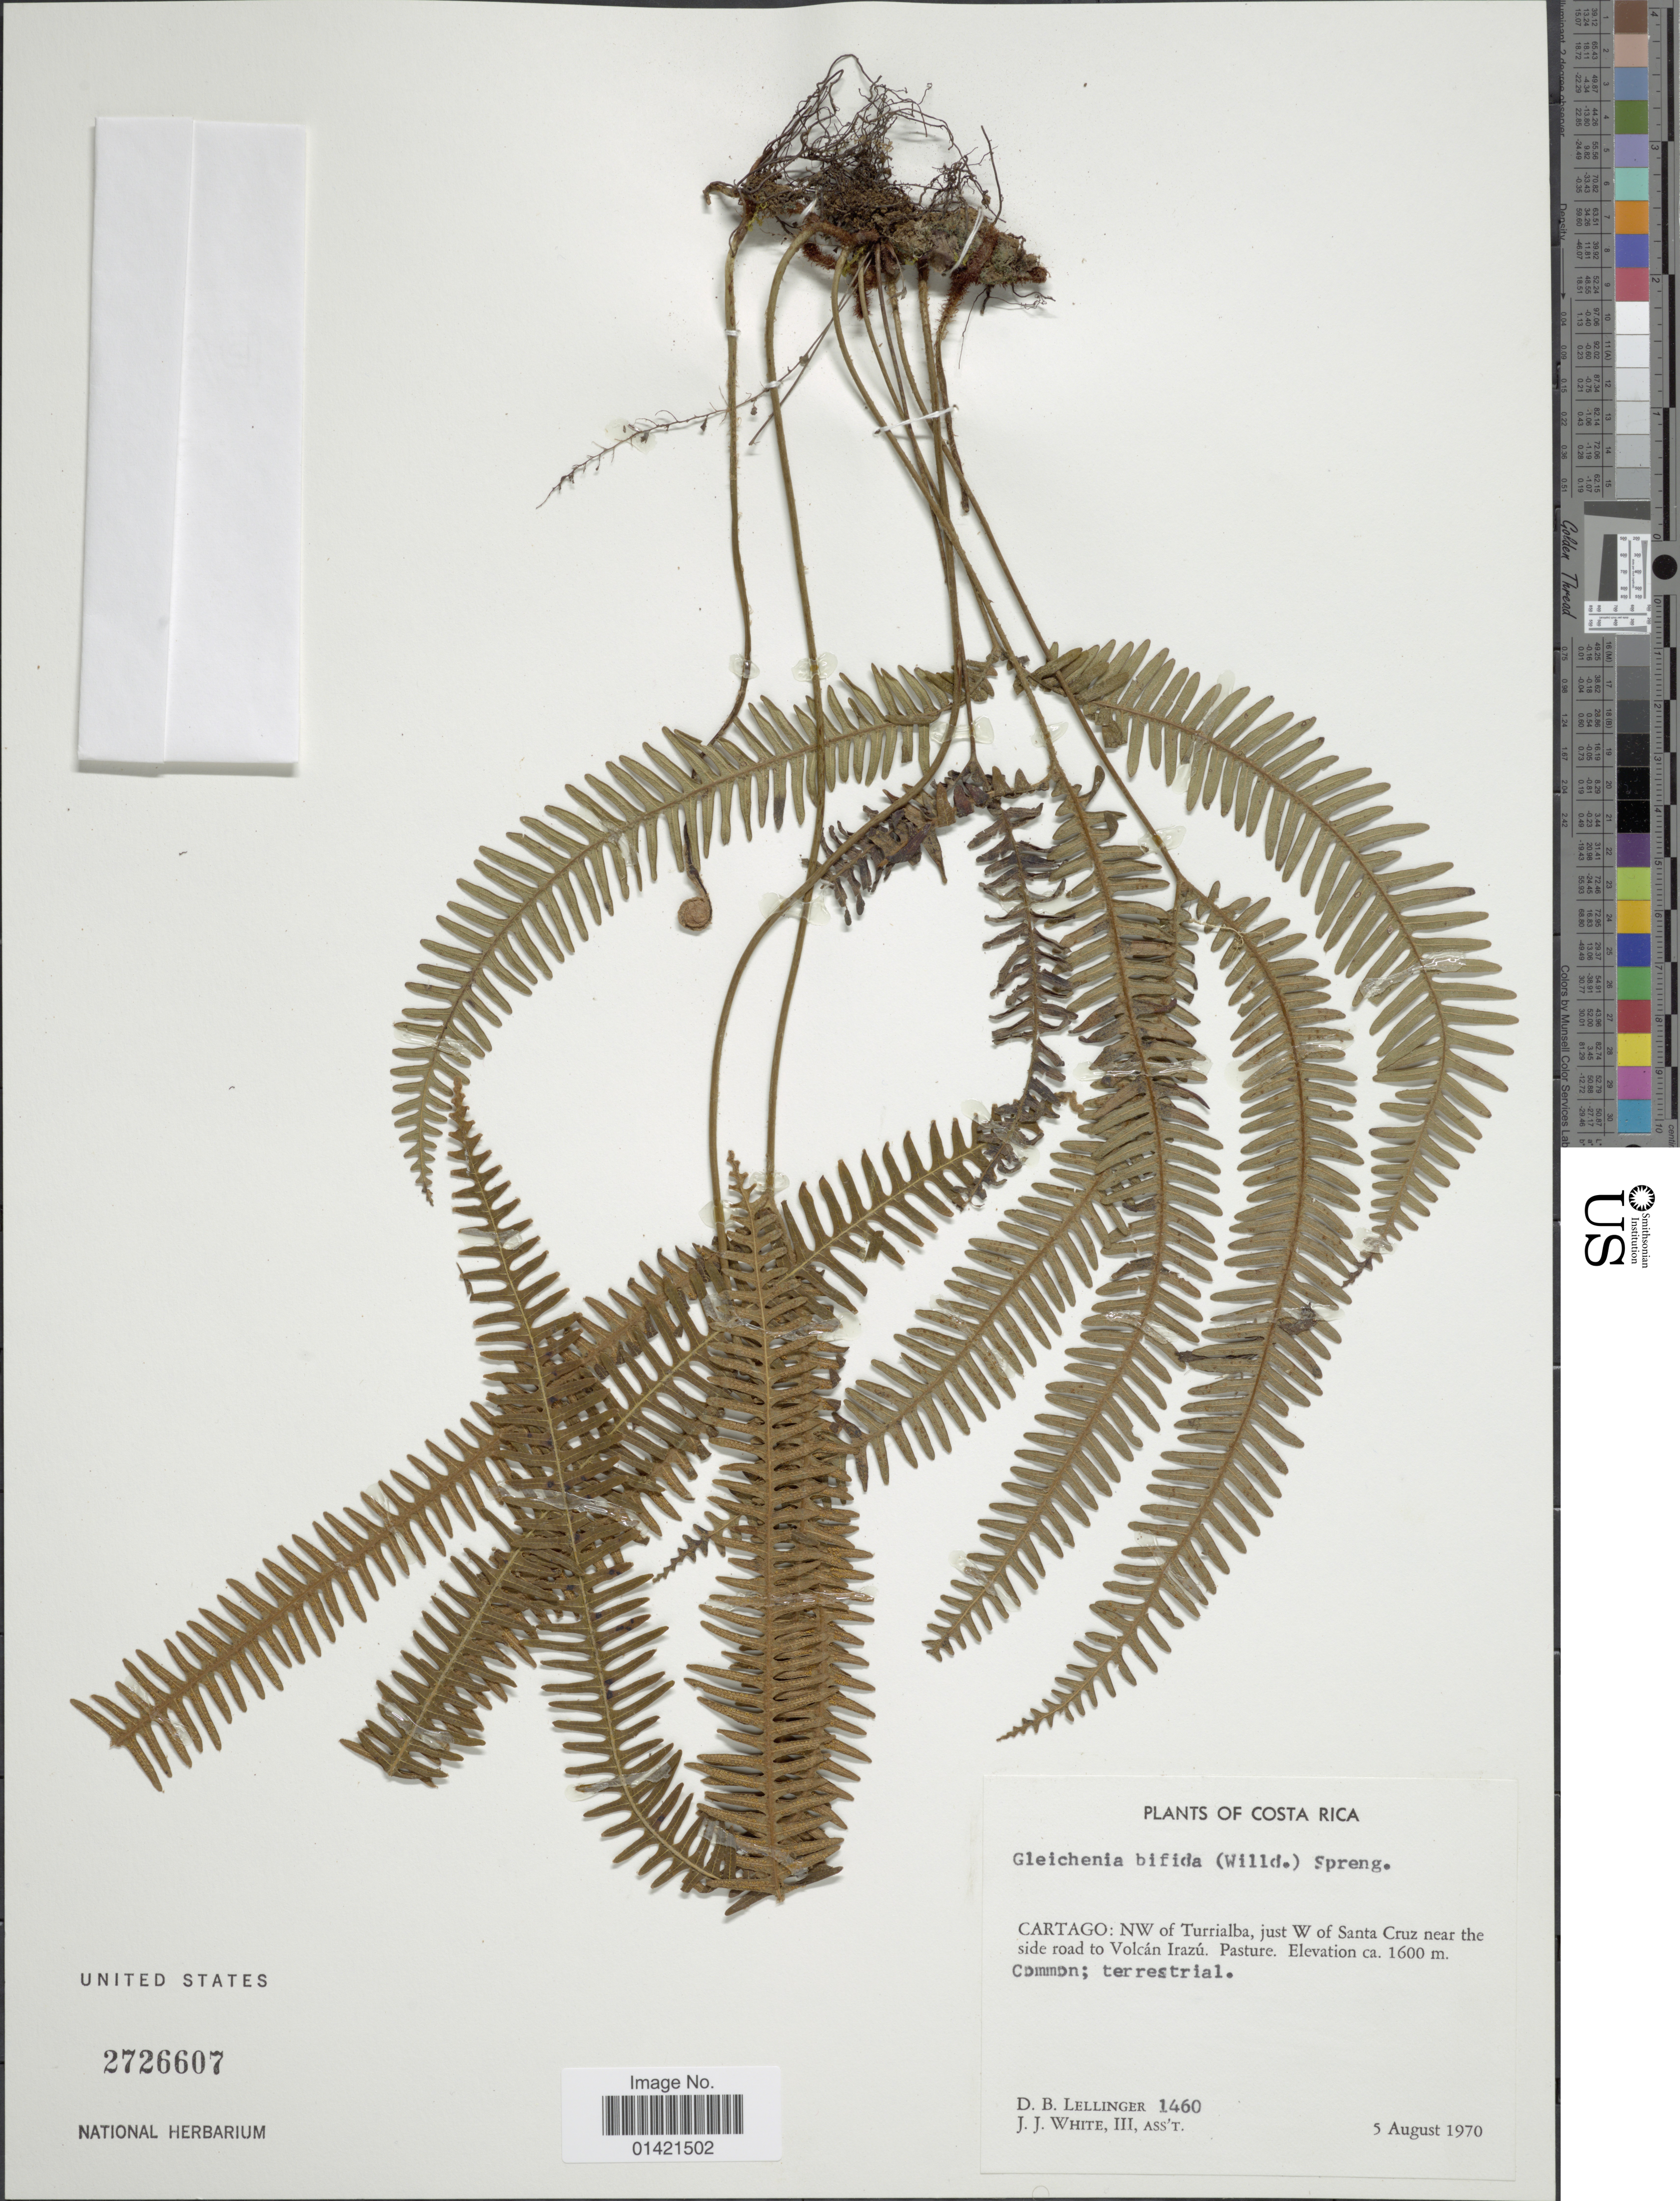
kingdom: Plantae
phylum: Tracheophyta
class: Polypodiopsida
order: Gleicheniales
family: Gleicheniaceae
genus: Sticherus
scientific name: Sticherus bifidus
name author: (Willd.) Ching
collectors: D. B. Lellinger & J. J. White III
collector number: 1460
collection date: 1970-08-05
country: Costa Rica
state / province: Cartago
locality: NW of Turrialba, just W of Santa Cruz near the side road to Volcan Irazu.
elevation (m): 1600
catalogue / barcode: US 2726607